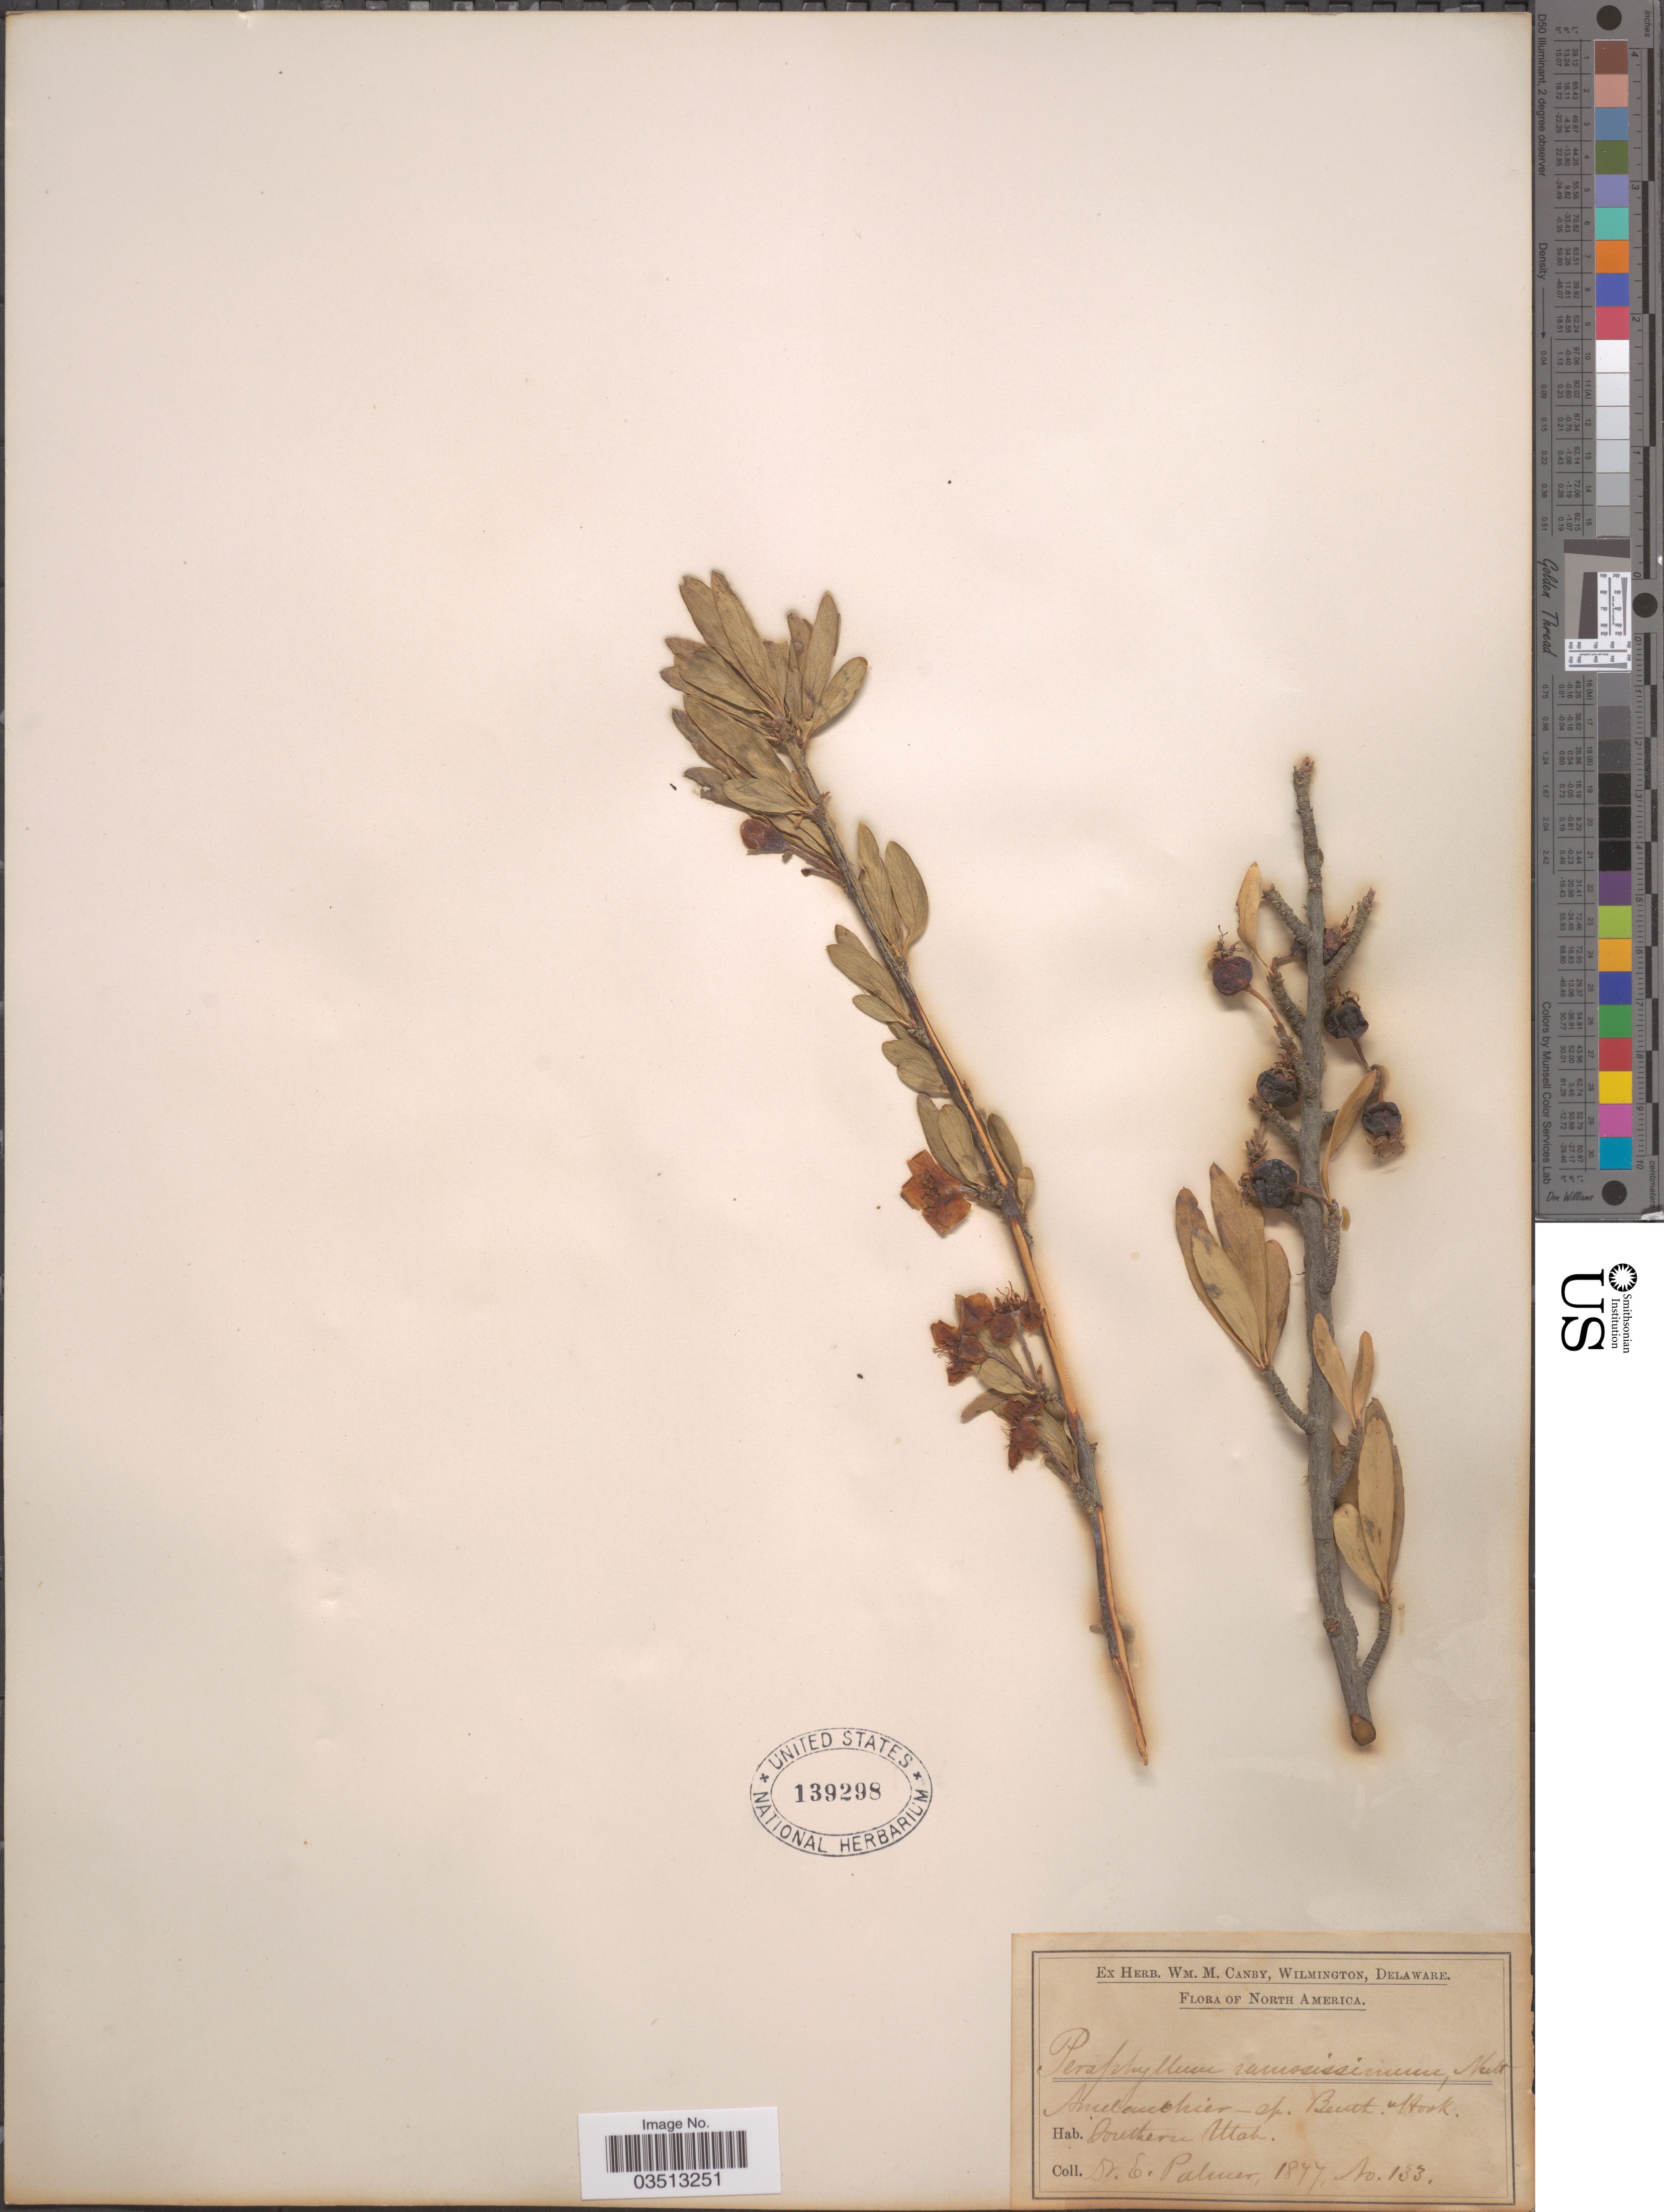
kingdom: Plantae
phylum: Tracheophyta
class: Magnoliopsida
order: Rosales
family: Rosaceae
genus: Peraphyllum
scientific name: Peraphyllum ramosissimum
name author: Nutt.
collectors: E. Palmer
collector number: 133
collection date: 1877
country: United States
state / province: Utah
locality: Southern Utah.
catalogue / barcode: US 139298